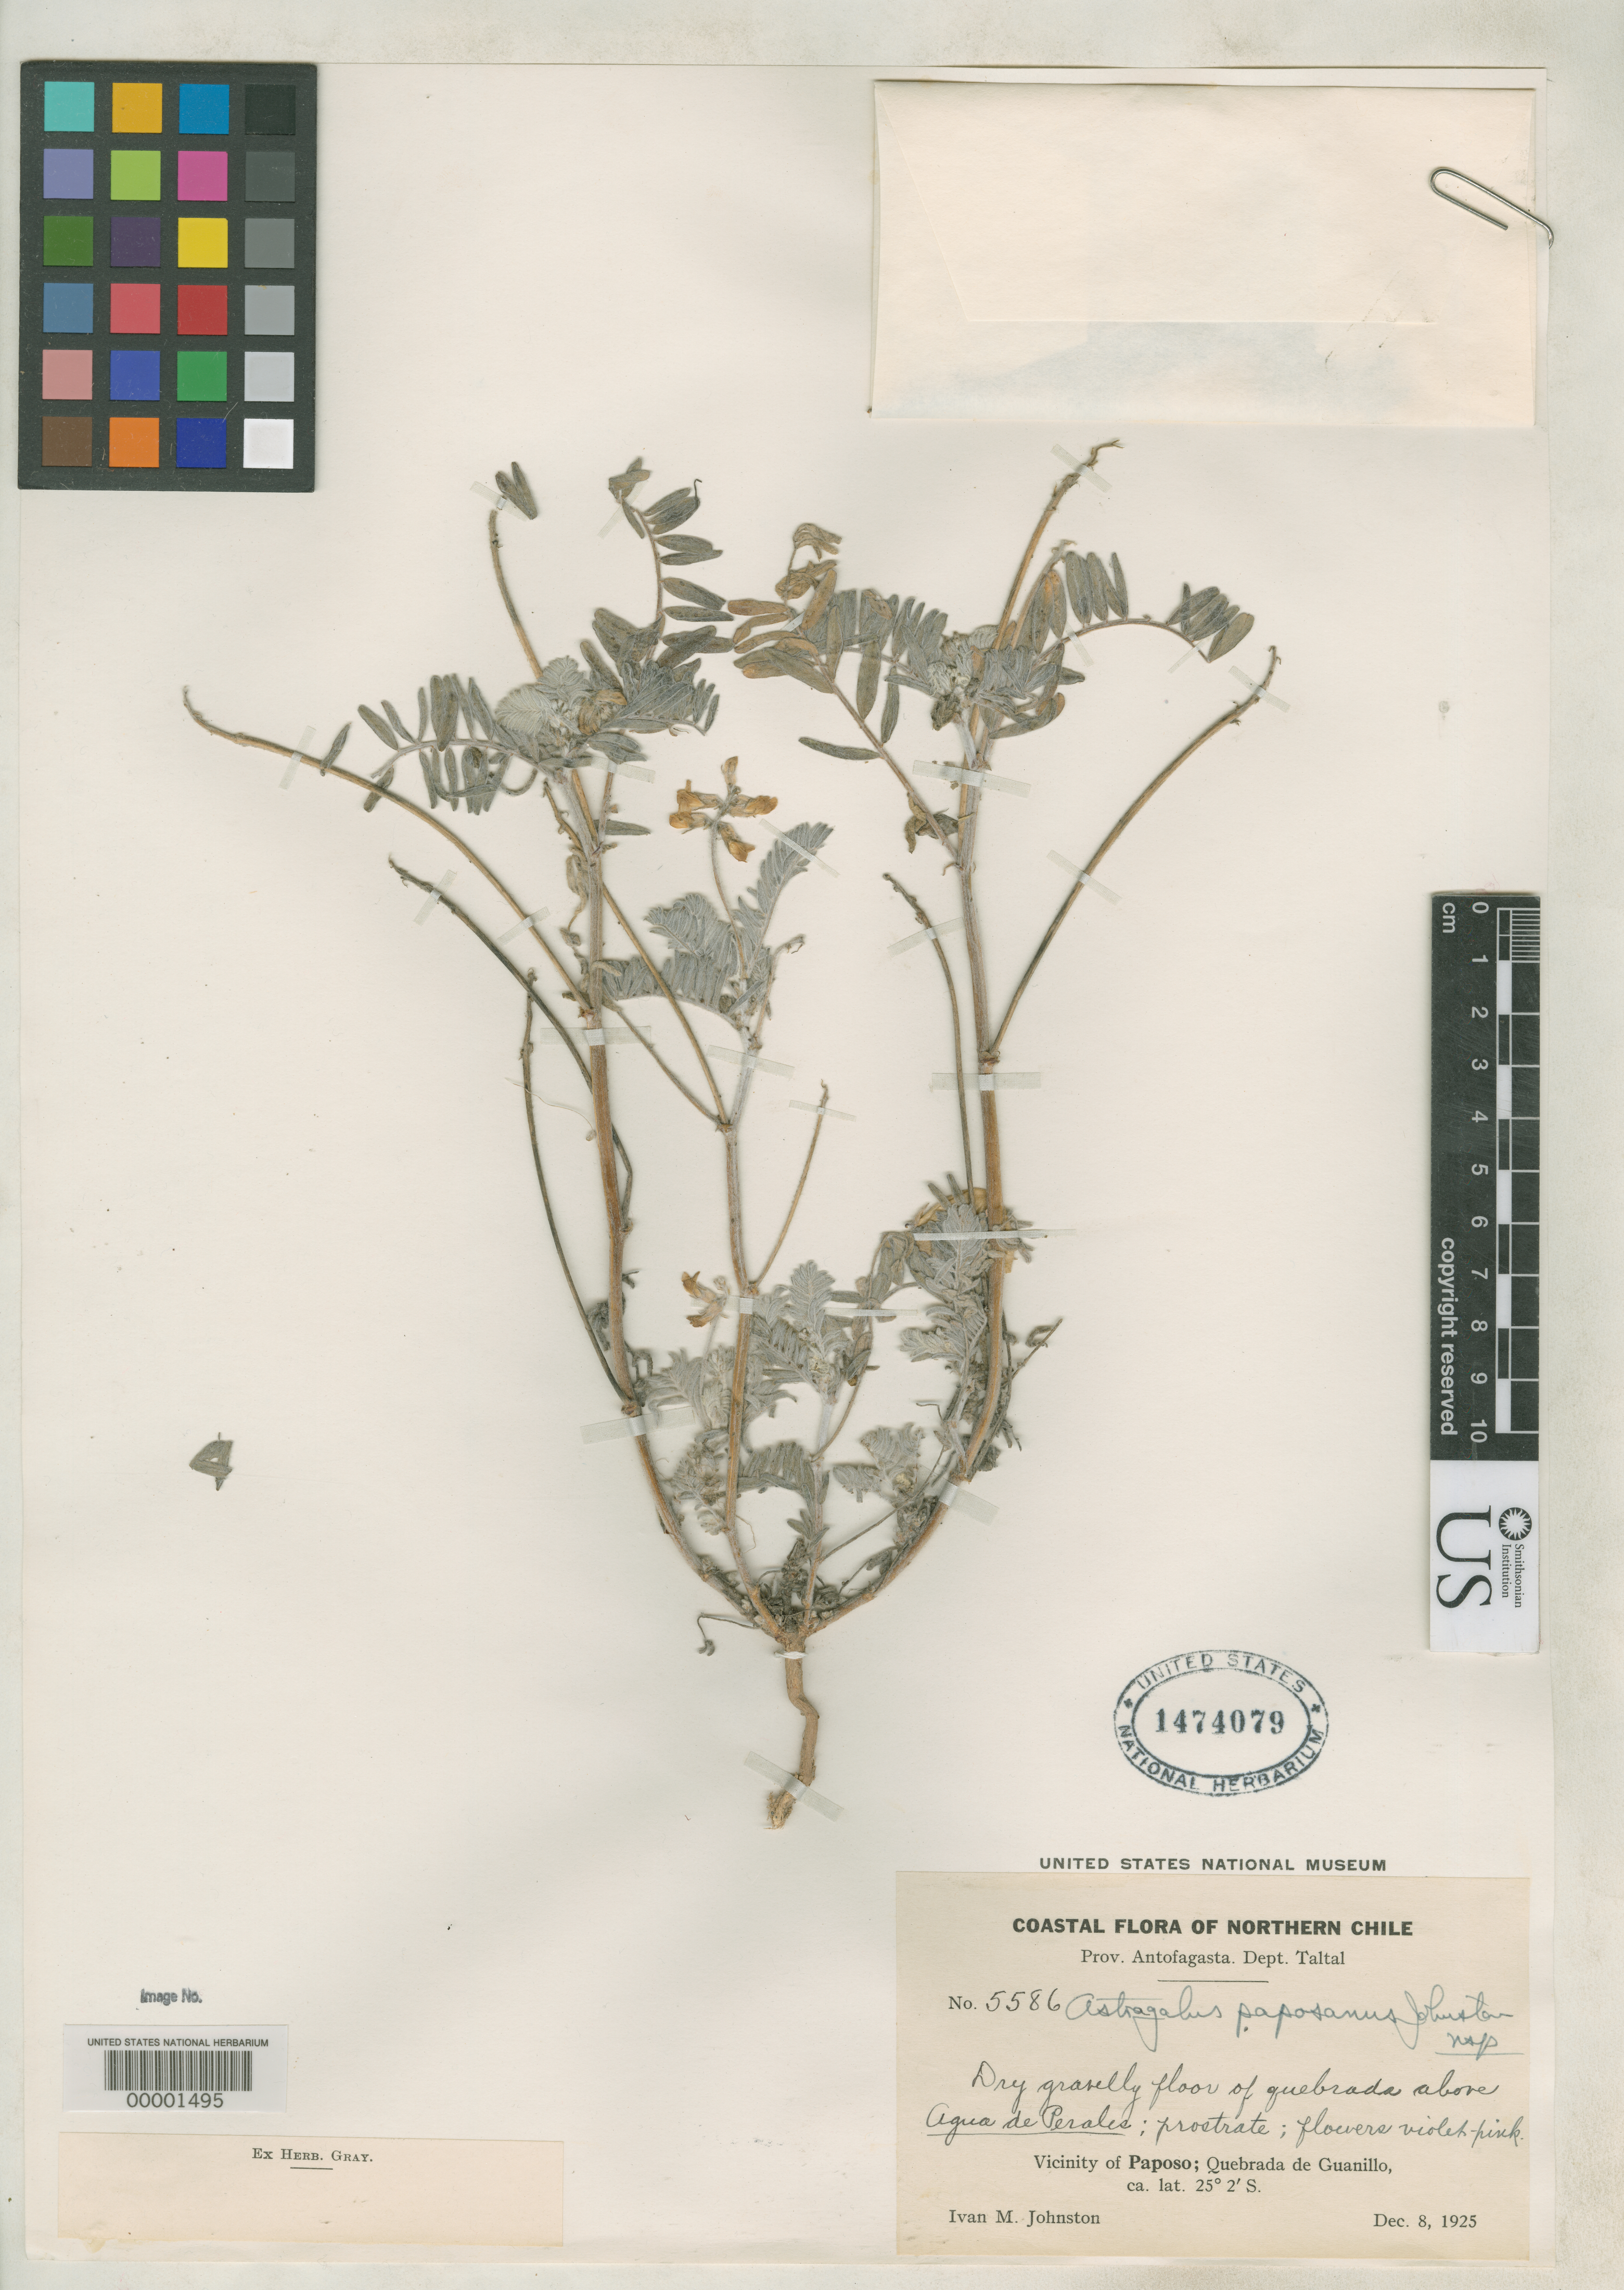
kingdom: Plantae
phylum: Tracheophyta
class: Magnoliopsida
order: Fabales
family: Fabaceae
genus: Astragalus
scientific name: Astragalus paposanus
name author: I.M. Johnst.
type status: Isotype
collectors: I.M. Johnston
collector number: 5586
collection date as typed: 08 Dec 1925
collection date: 1925-12-08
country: Chile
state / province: Antofagasta (II)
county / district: Taltal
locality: Quebrada Guanillo above Agua Perales, near Paposo.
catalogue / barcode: US 1474079